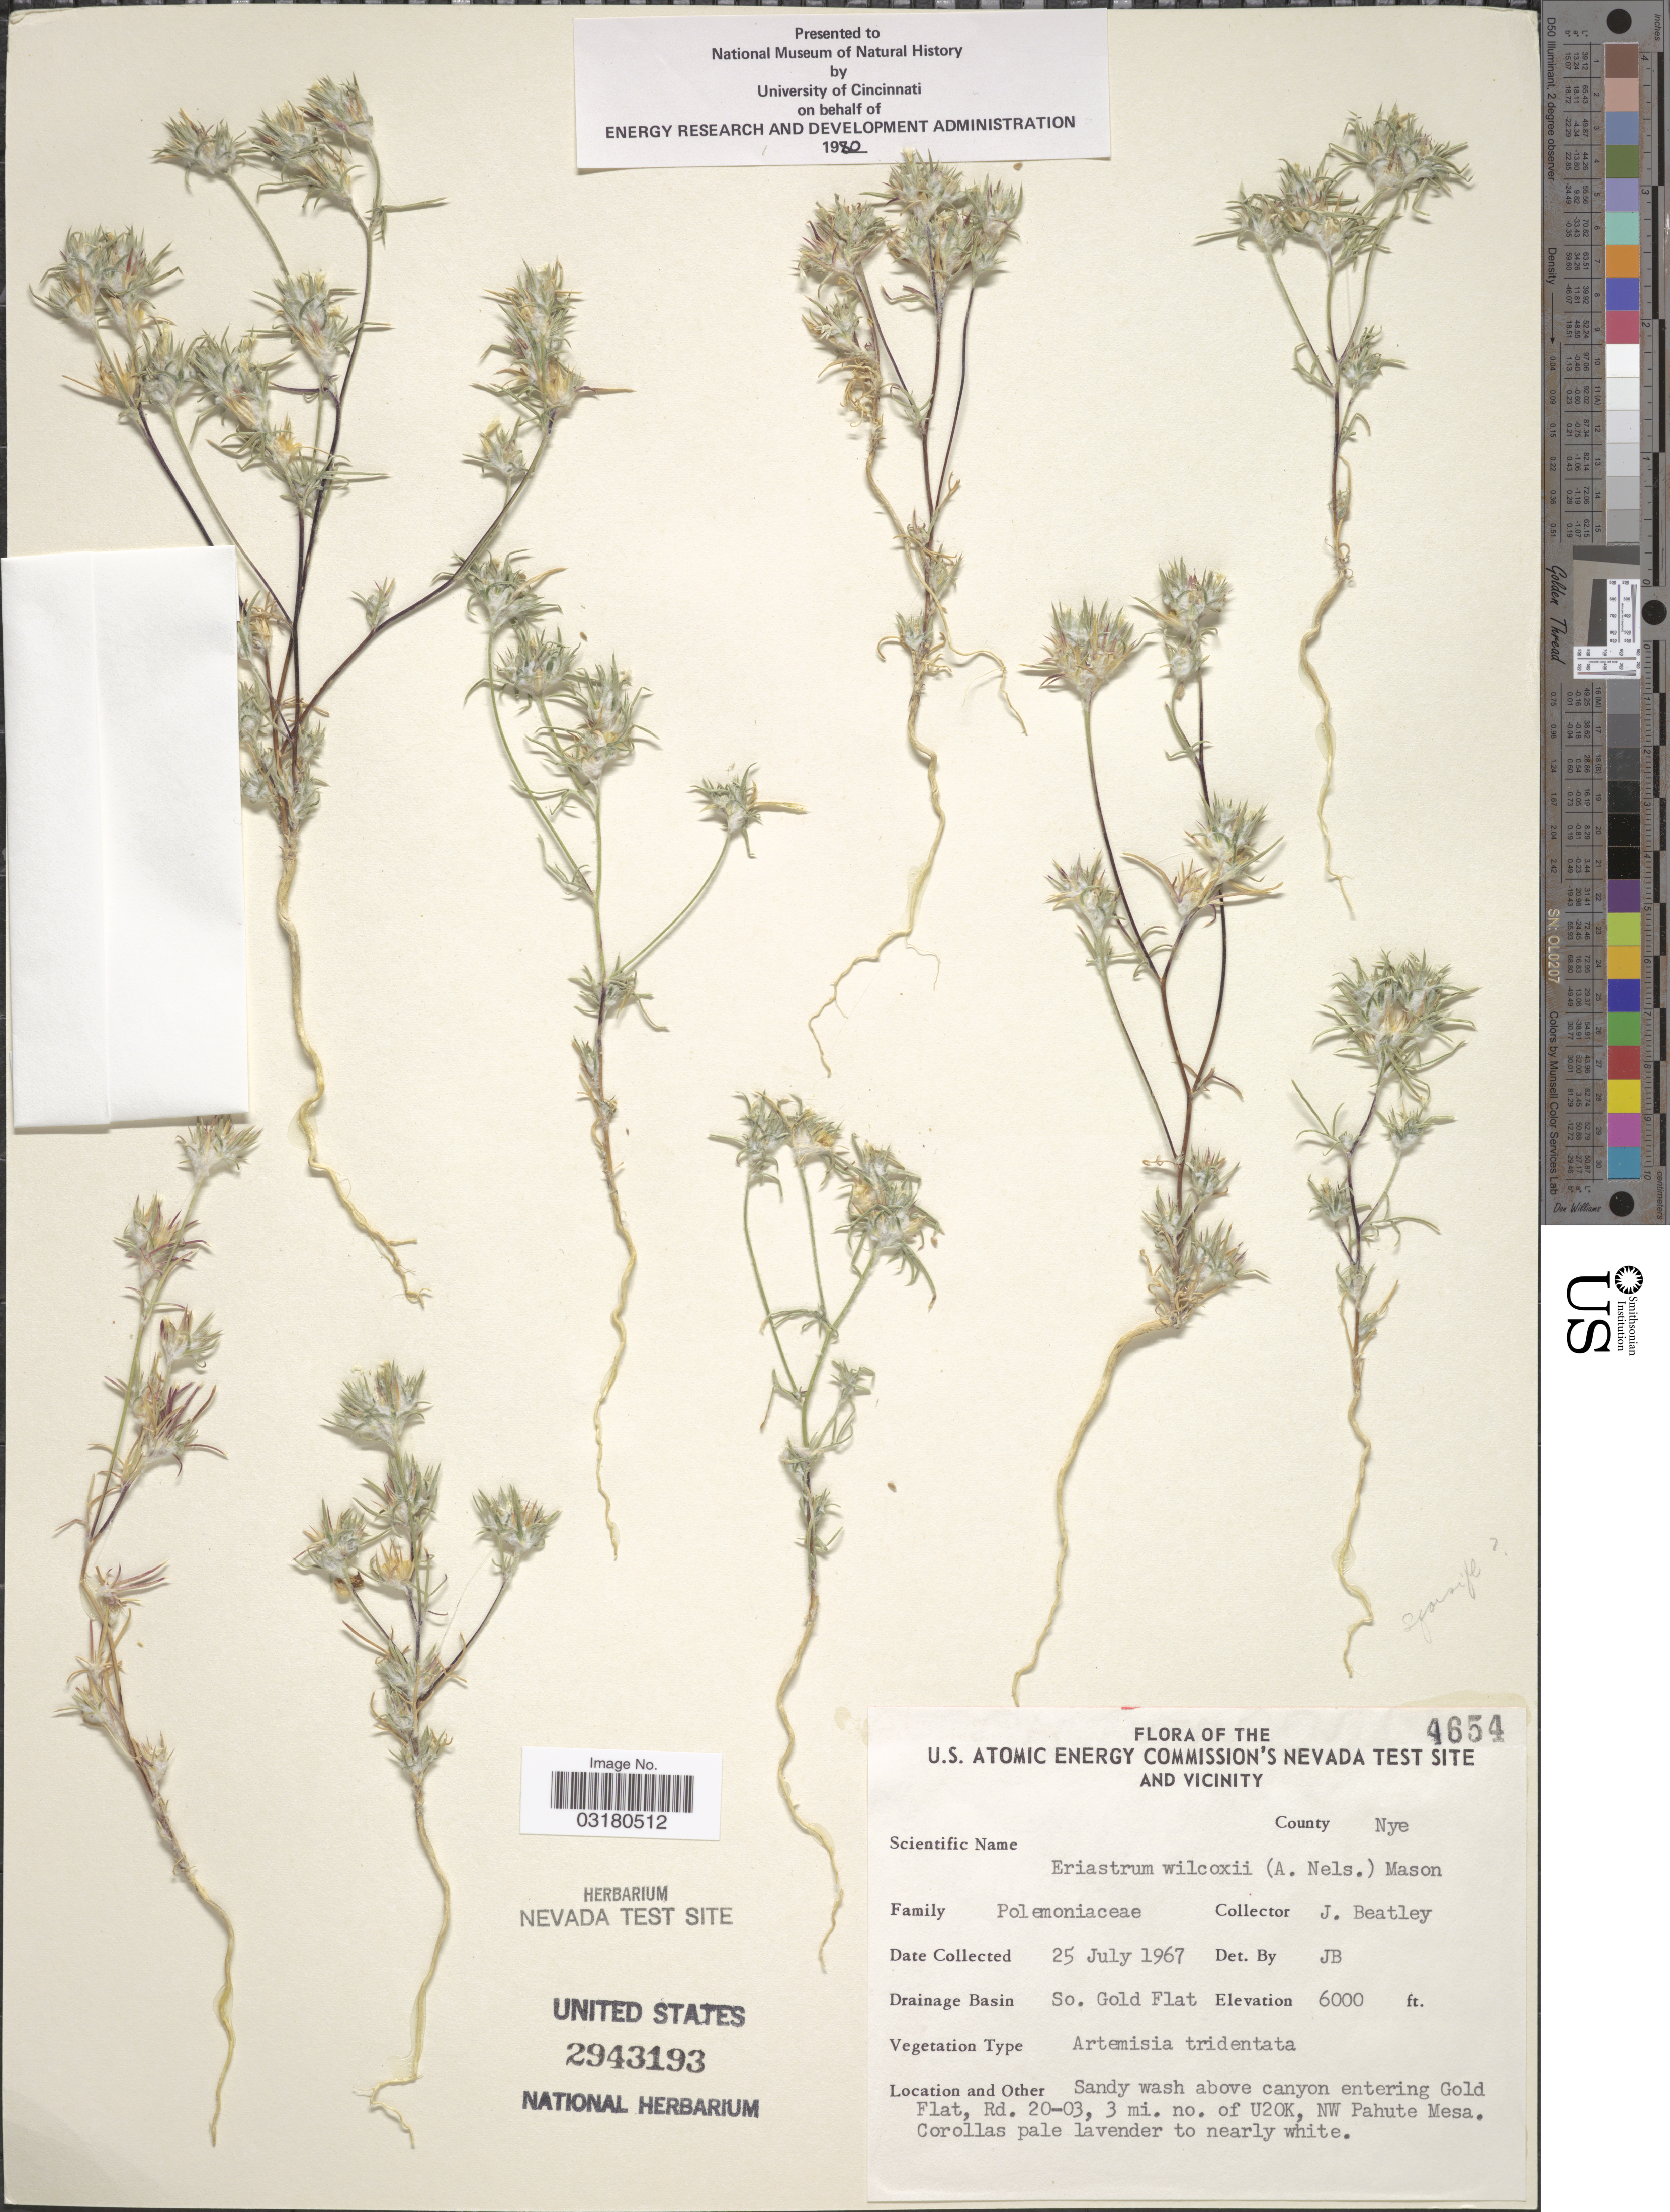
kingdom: Plantae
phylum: Tracheophyta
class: Magnoliopsida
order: Ericales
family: Polemoniaceae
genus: Eriastrum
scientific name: Eriastrum wilcoxii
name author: (A. Nelson) H. Mason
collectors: J. C. Beatley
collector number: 4654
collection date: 1967-07-25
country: United States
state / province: Nevada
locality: U.S. Atomic Energy Commission's Nevada Test Site and Vicinity. County Nye. Drainage Basin So. Gold Flat. Sandy wash above canyon entering Gold Flat, Rd. 20-03, 3 mi. no. of U20K, NW Pahute Mesa.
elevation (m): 1829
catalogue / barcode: US 2943193